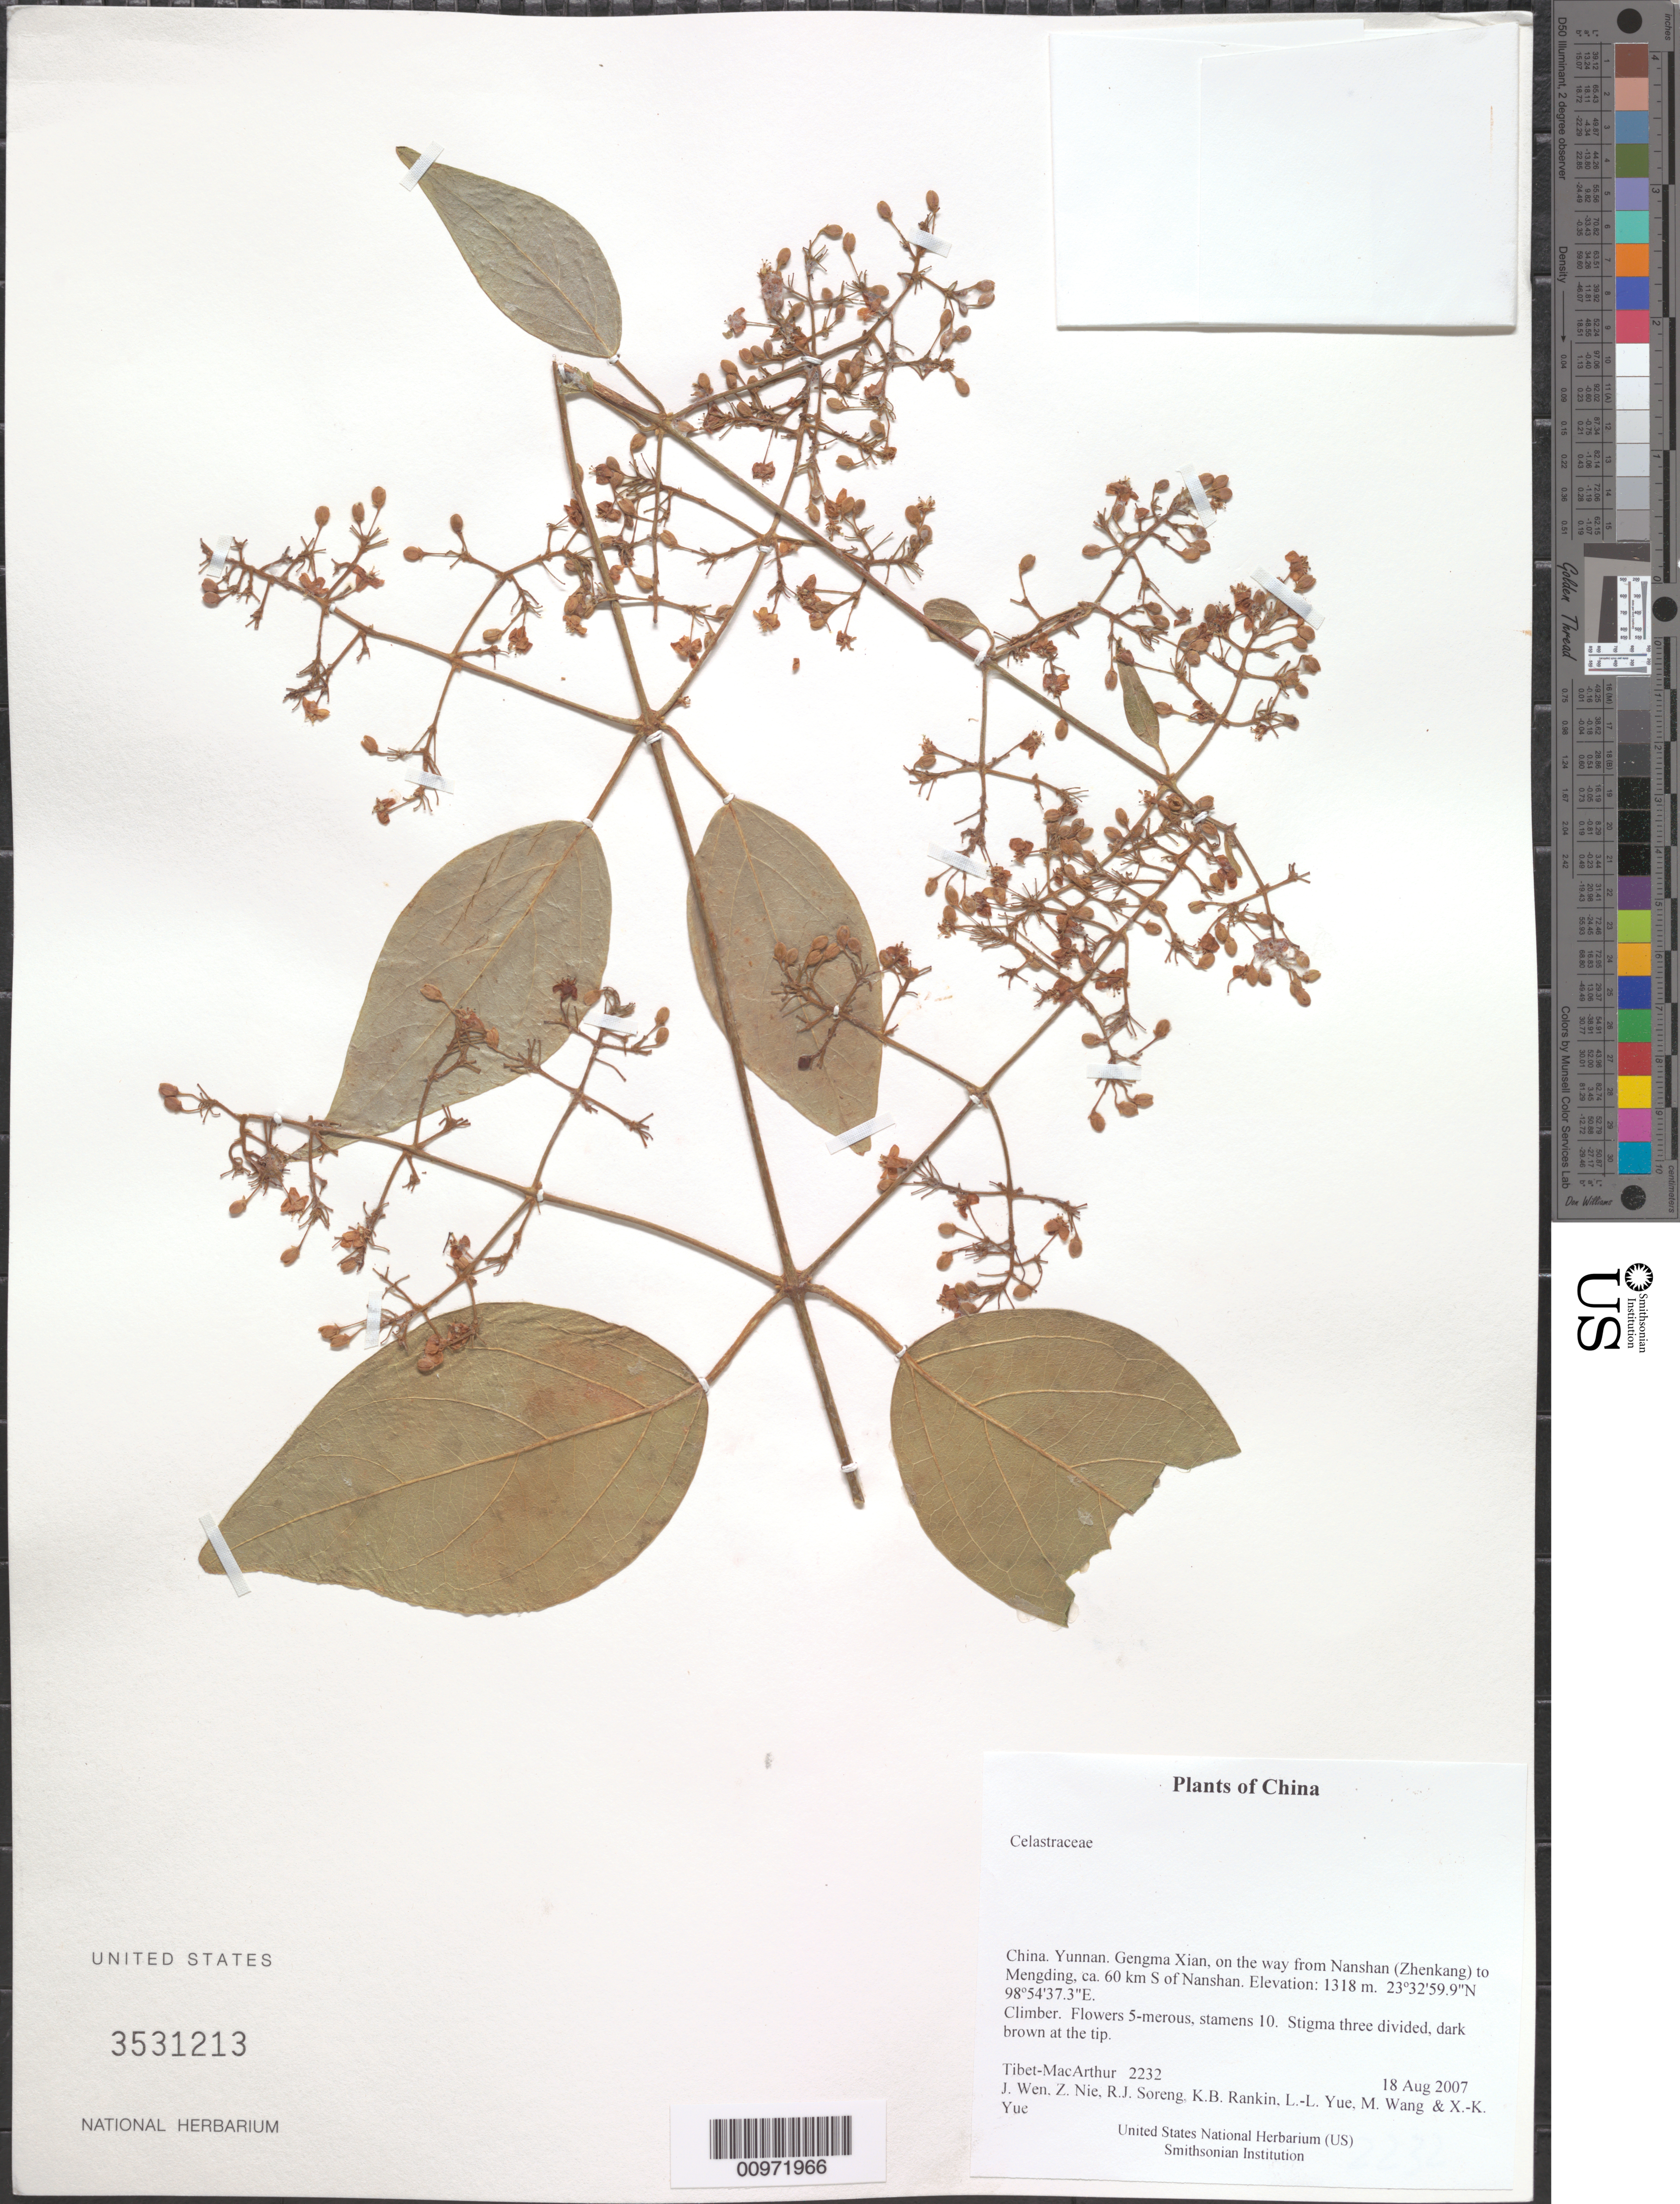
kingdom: Plantae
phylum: Tracheophyta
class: Magnoliopsida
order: Celastrales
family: Celastraceae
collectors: Tibet-MacArthur, J. Wen, Z. Nie, R. J. Soreng, K. Rankin, L. Yue, M. Wang & X. Yue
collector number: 2232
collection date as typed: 18 Aug 2007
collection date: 2007-08-18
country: China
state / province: Yunnan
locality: Gengma Xian, on the way from Nanshan (Zhenkang) to Mengding, ca. 60 km S of Nanshan.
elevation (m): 1318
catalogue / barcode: US 3531213